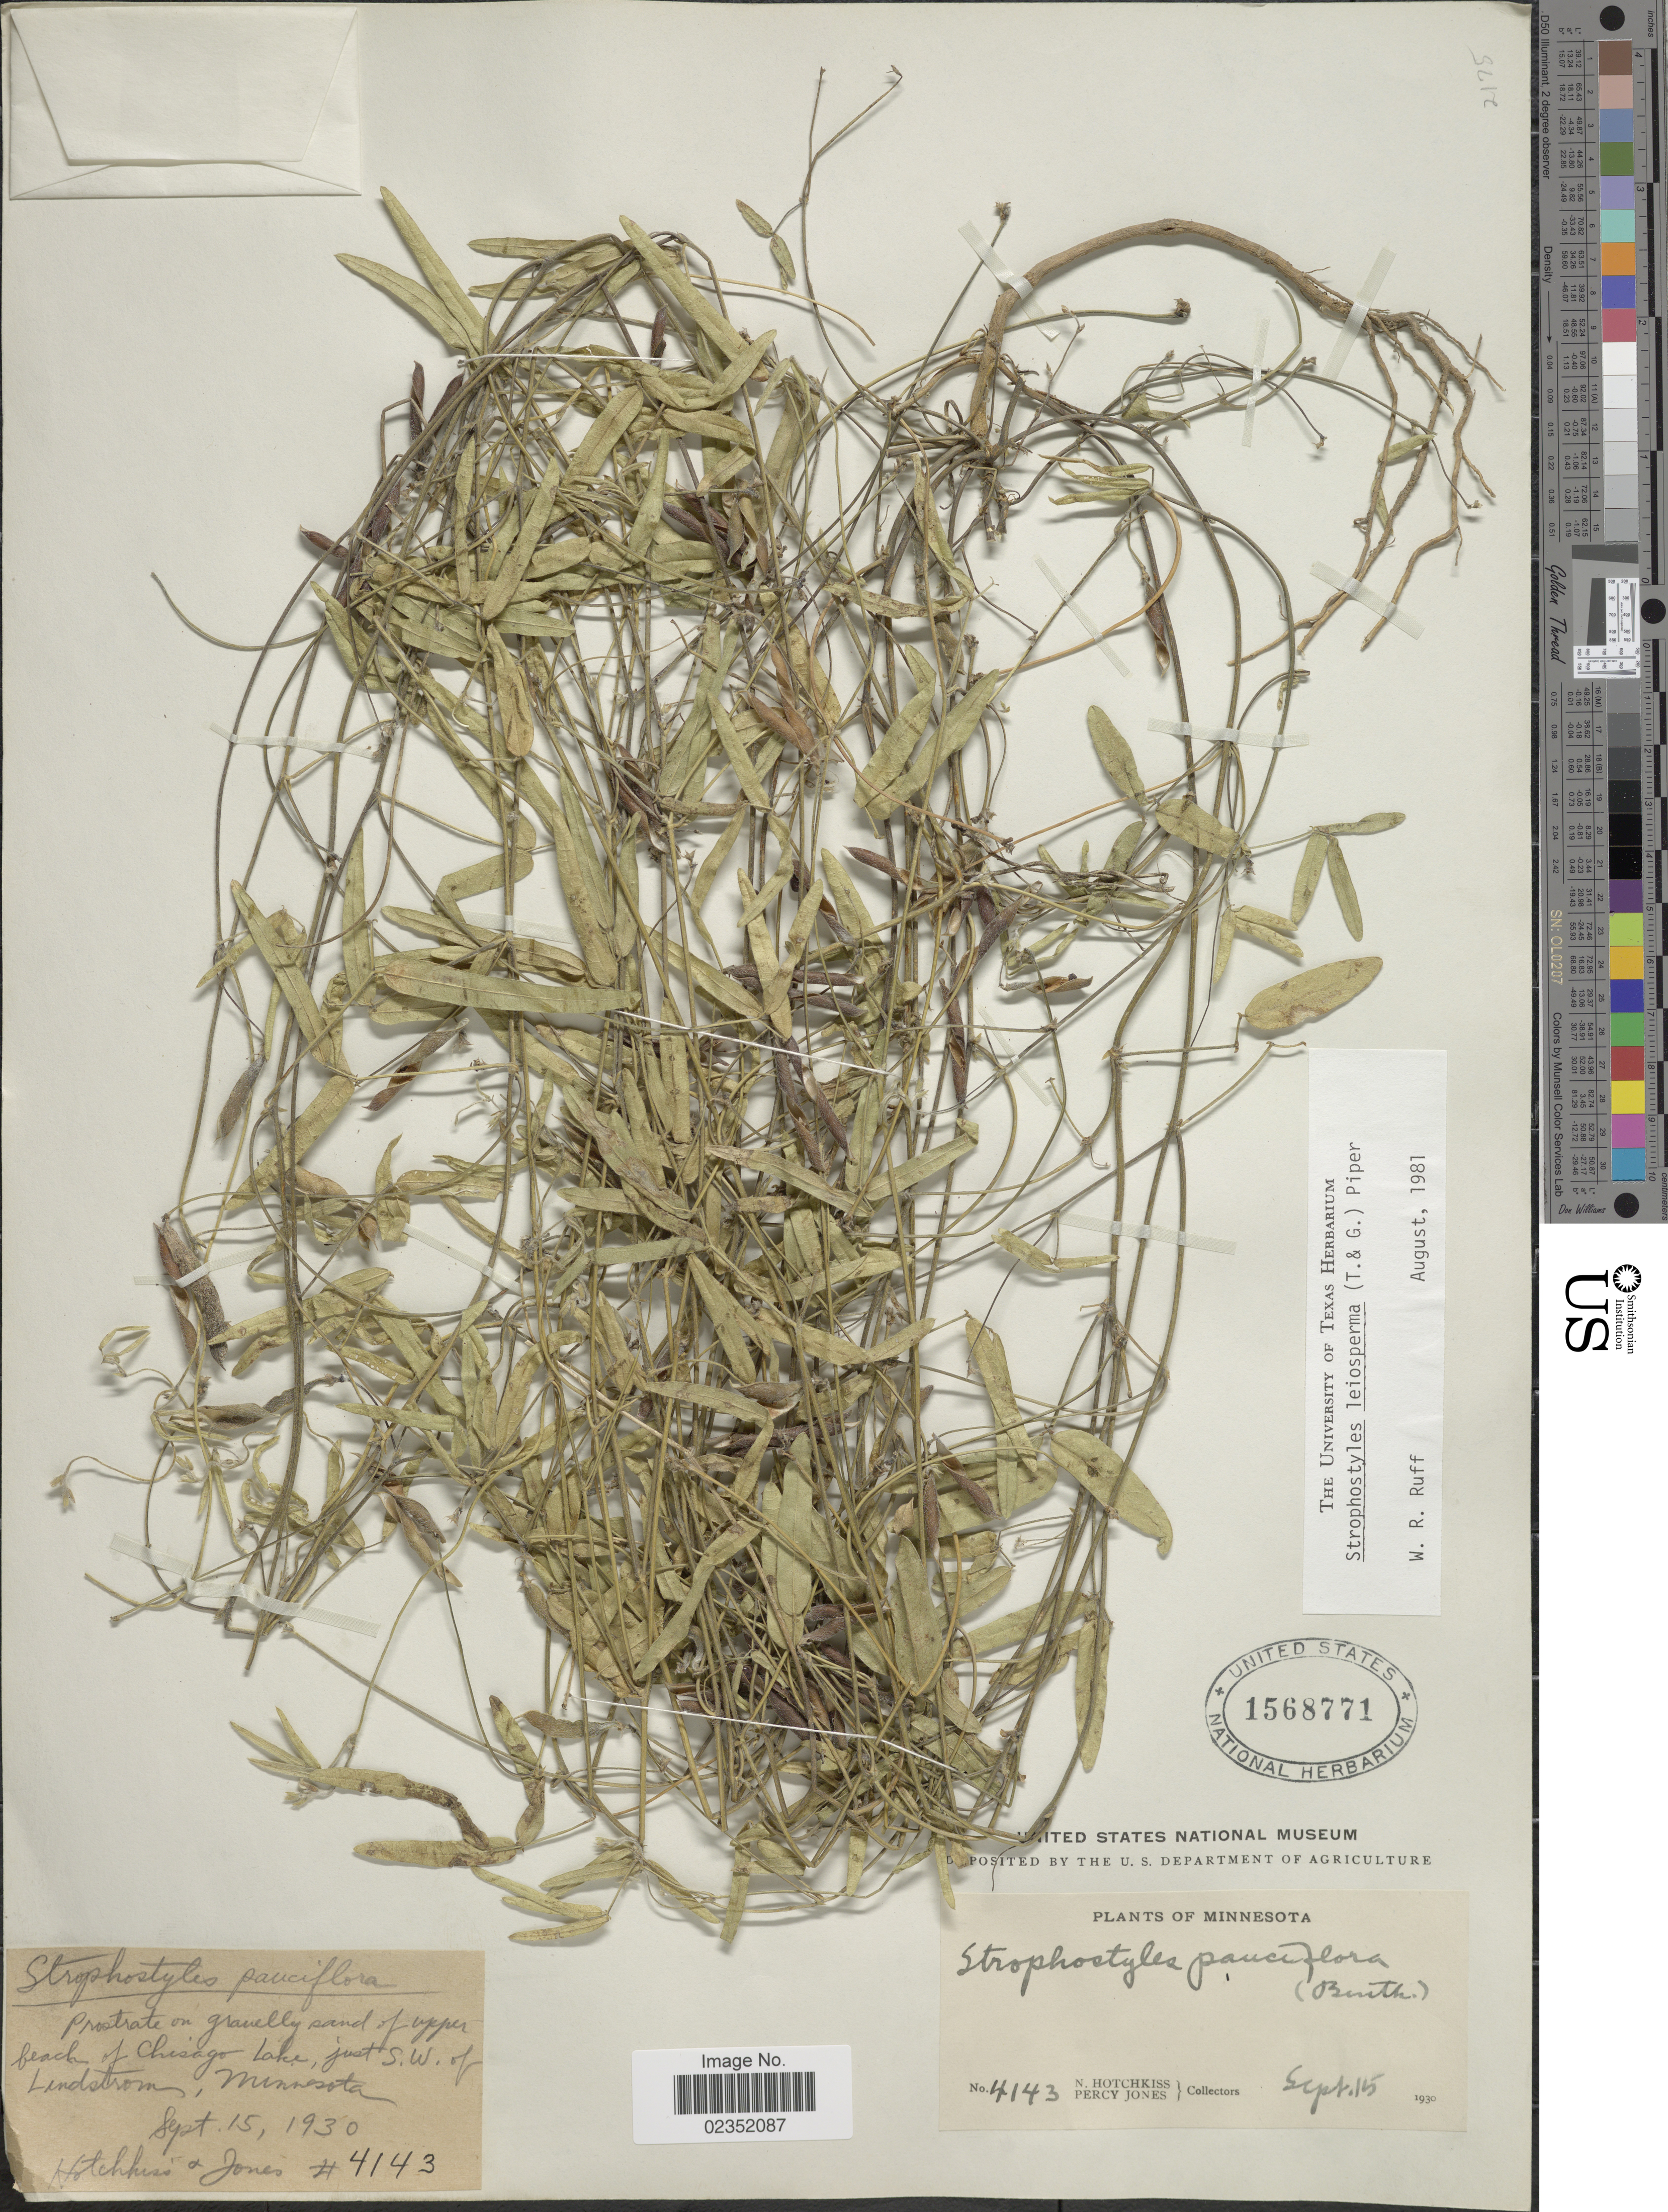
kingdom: Plantae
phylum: Tracheophyta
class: Magnoliopsida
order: Fabales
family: Fabaceae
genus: Strophostyles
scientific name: Strophostyles leiosperma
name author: (Torr. & A. Gray) Piper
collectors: N. Hotchkiss & P. Jones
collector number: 4143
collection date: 1930-09-15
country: United States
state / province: Minnesota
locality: Upper beach of Chisago Lake, just S.W. of Lindstrom.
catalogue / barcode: US 1568771